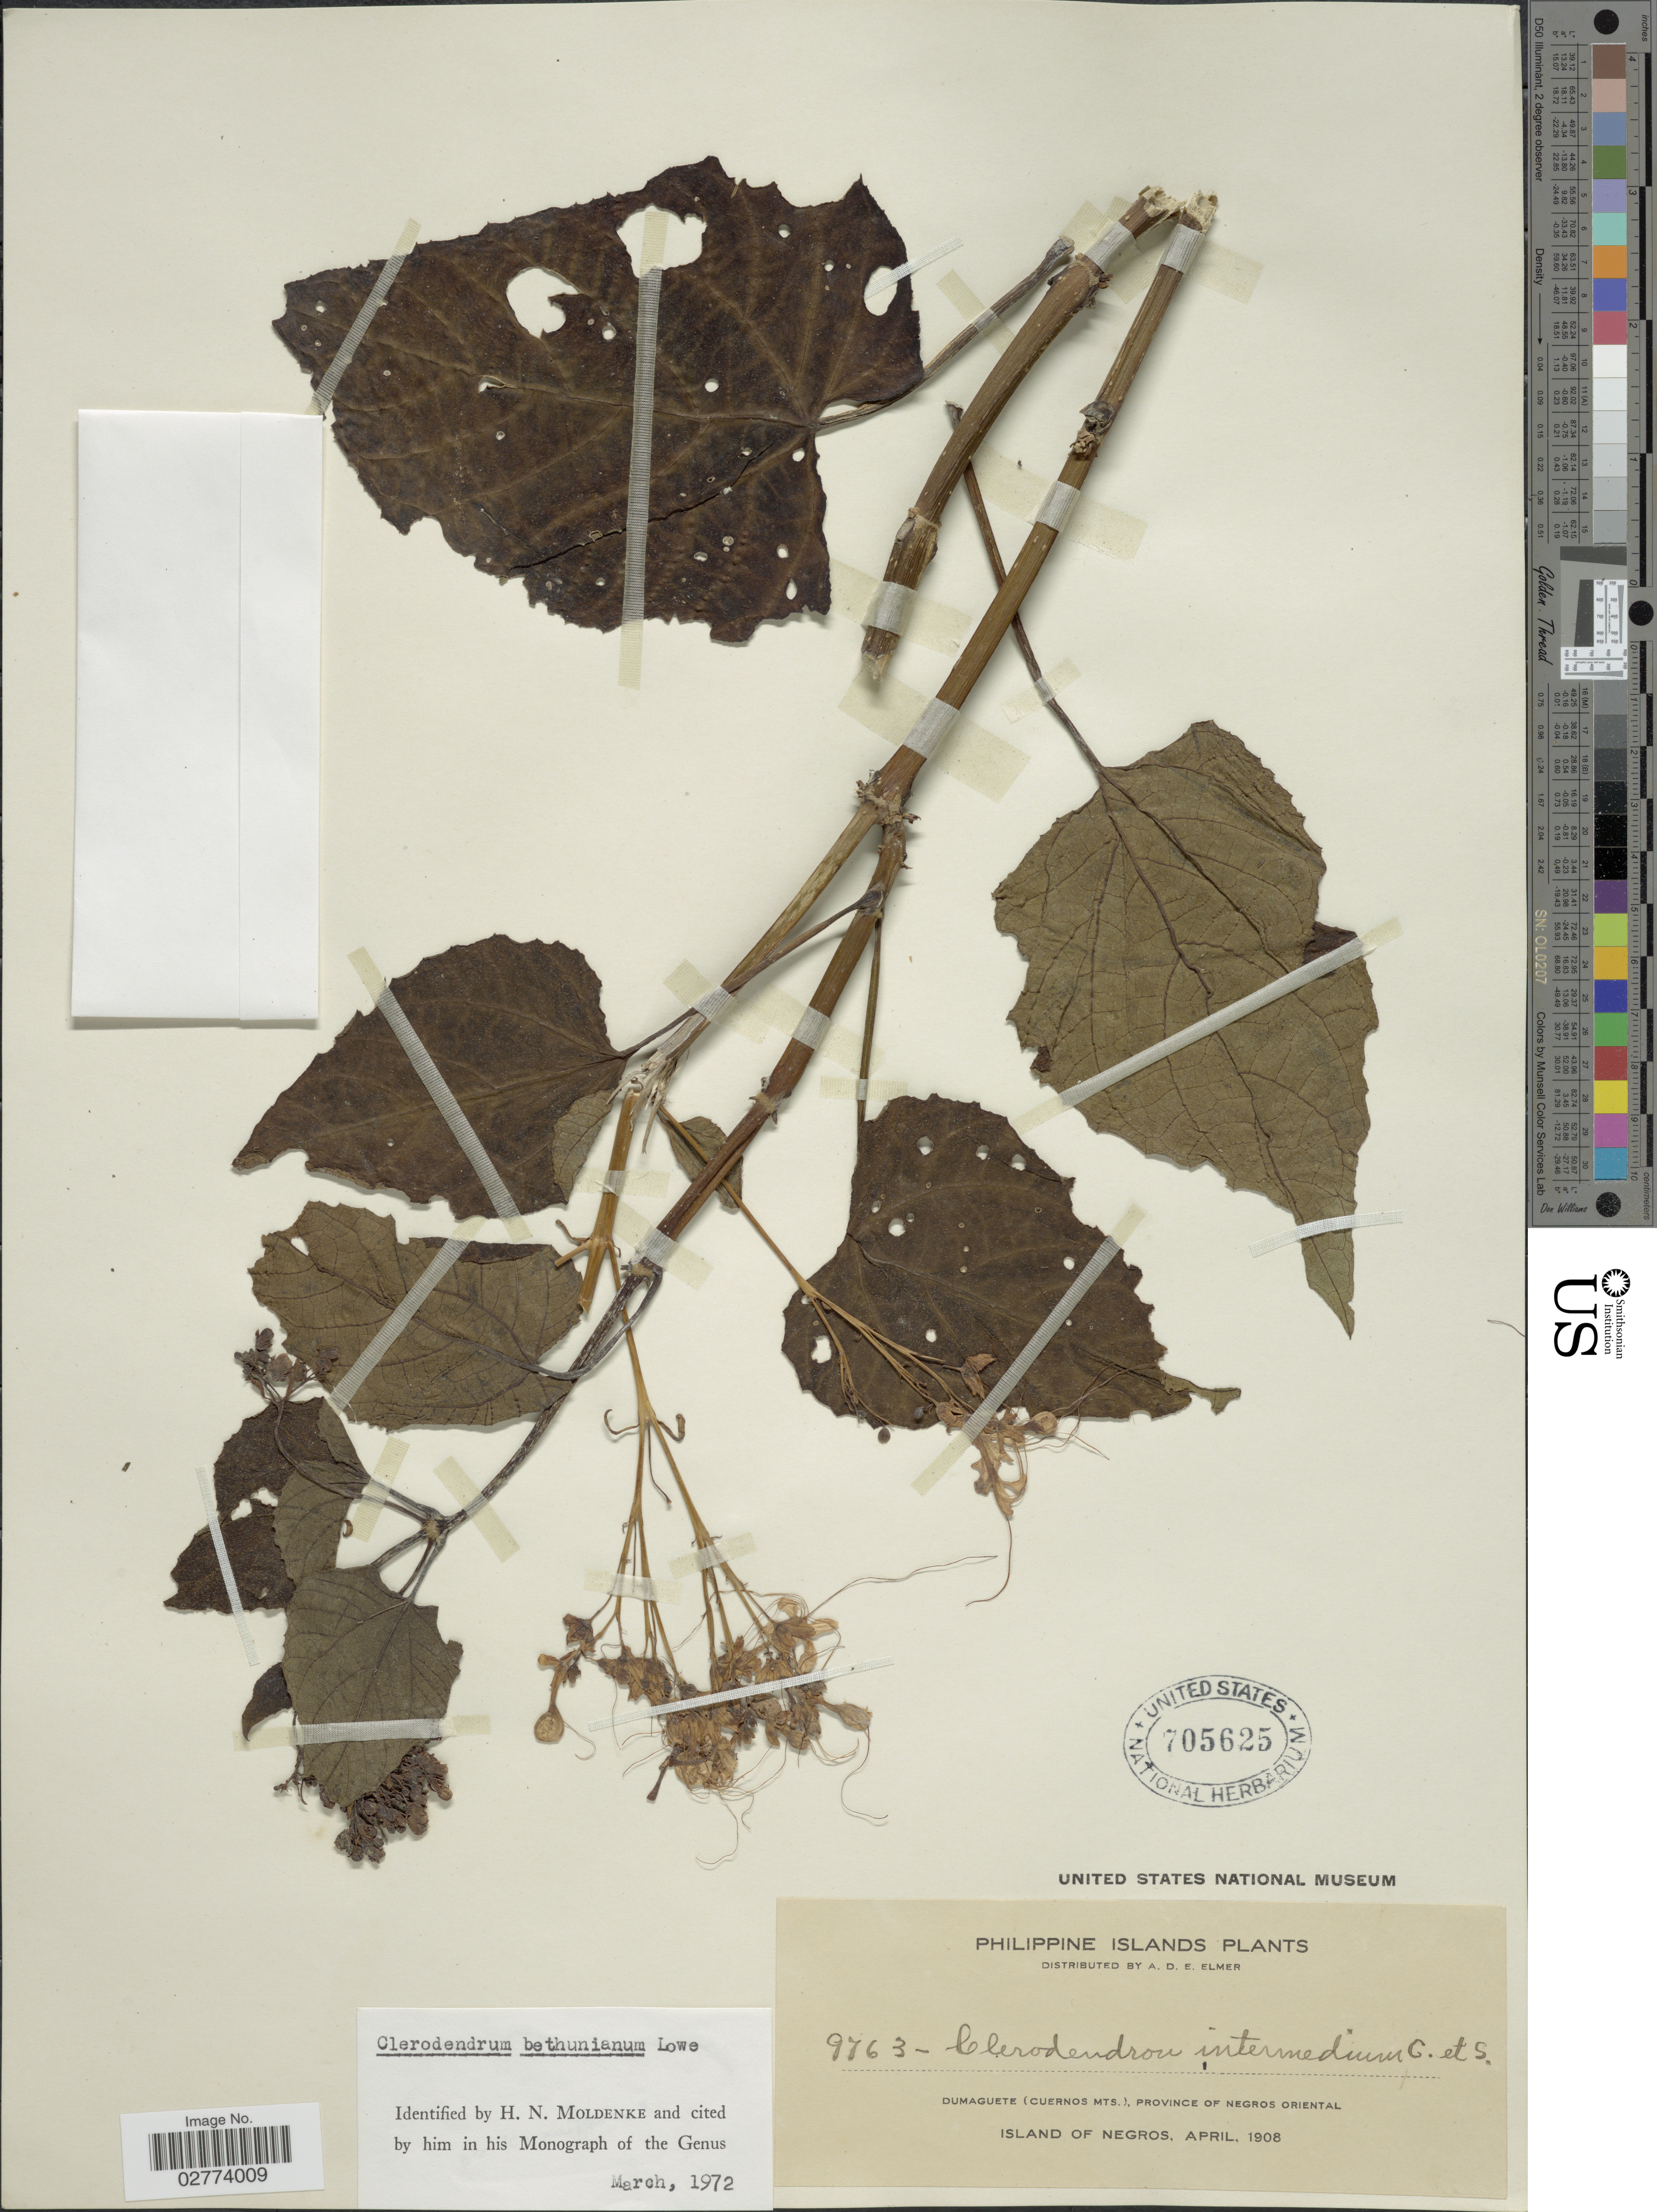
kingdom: Plantae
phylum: Tracheophyta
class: Magnoliopsida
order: Lamiales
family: Lamiaceae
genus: Clerodendrum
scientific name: Clerodendrum bethuneanum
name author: H. Low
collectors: A. D. E. Elmer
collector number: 9763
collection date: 1908-04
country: Philippines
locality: Philippine Islands. Dumaguete (Cuernos Mts.), Province of Negros Oriental. Island of Negros.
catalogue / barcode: US 705625